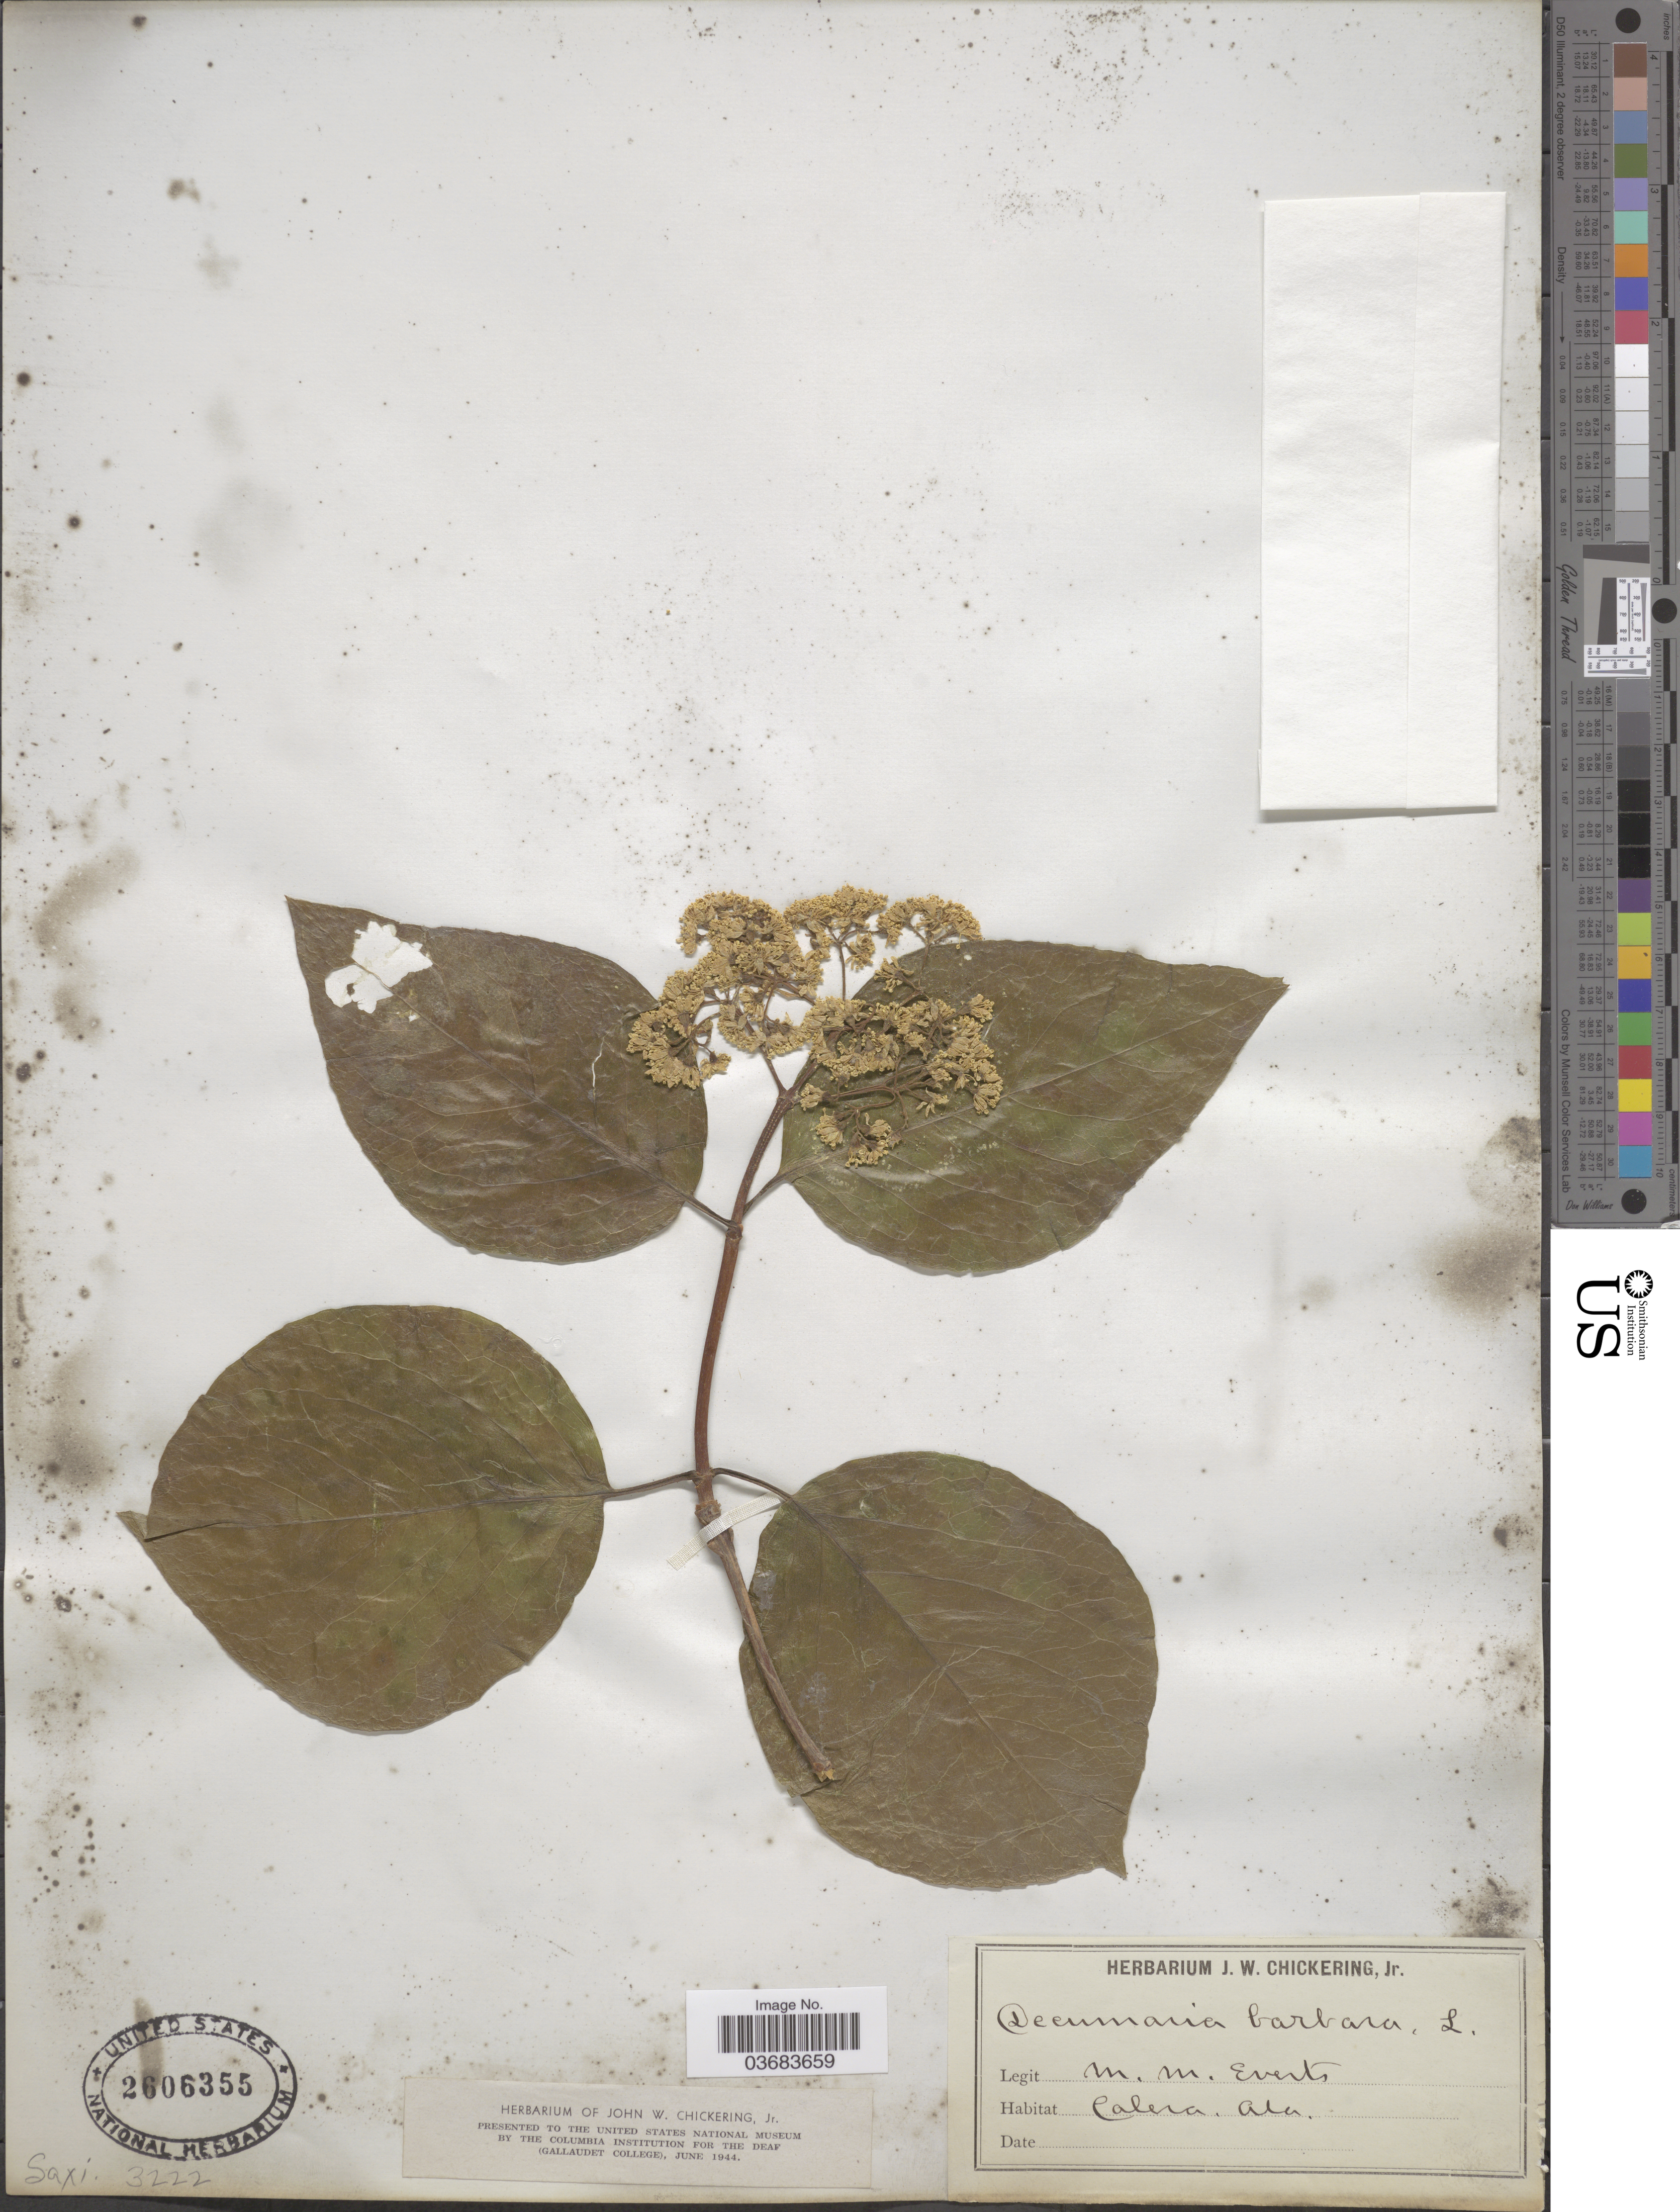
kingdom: Plantae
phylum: Tracheophyta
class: Magnoliopsida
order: Cornales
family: Hydrangeaceae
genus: Hydrangea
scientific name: Hydrangea barbara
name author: (L.) Bernd Schulz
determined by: Strong, Mark T., (BOT), Smithsonian Institution - National Museum of Natural History (UNITED STATES)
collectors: ex herb. J.W. Chickering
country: United States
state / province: Alabama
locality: Calera.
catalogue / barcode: US 2606355